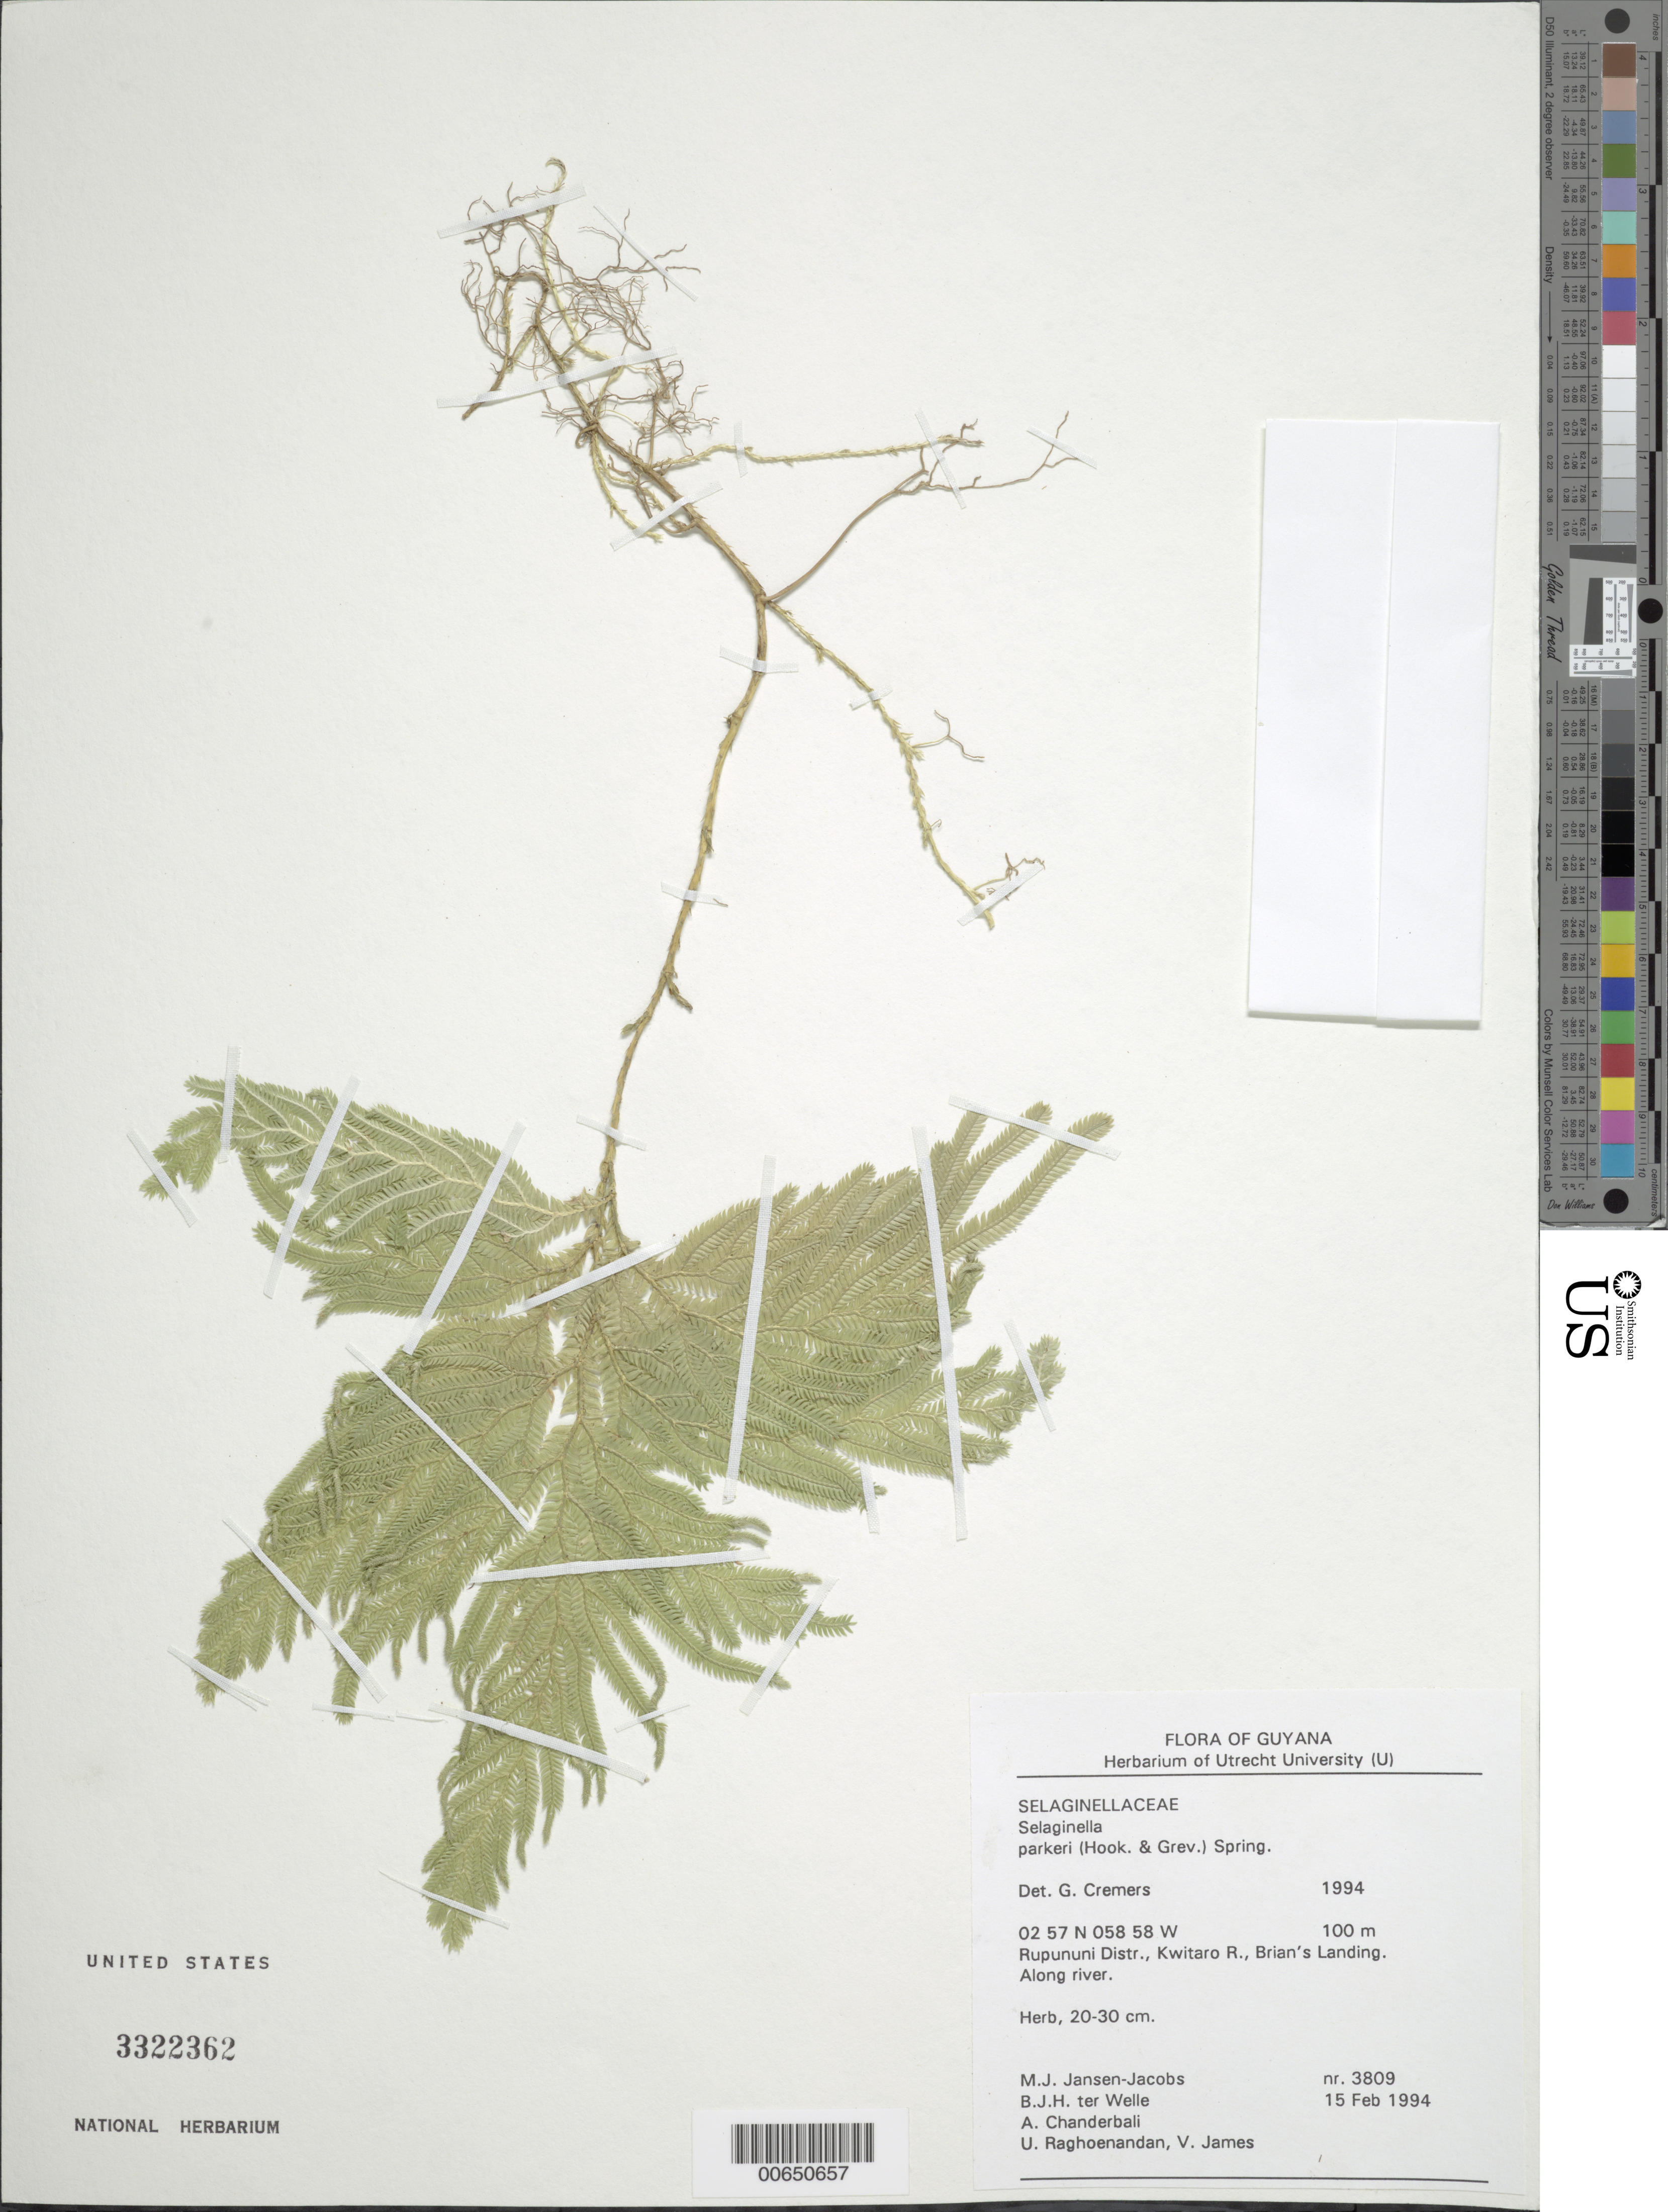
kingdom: Plantae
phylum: Tracheophyta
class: Lycopodiopsida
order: Selaginellales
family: Selaginellaceae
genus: Selaginella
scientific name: Selaginella parkeri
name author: (Hook. & Grev.) Spring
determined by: Cremers, Georges A.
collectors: M. J. Jansen-Jacobs, B. Welle, A. S. Chanderbali, U. Raghoenandan & V. James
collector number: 3809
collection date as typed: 15-Feb-94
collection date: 1994-02-15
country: Guyana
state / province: U. Takutu-U. Essequibo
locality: Brian's Landing, Kwitaro R.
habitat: Along river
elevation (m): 100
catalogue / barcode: US 3322362